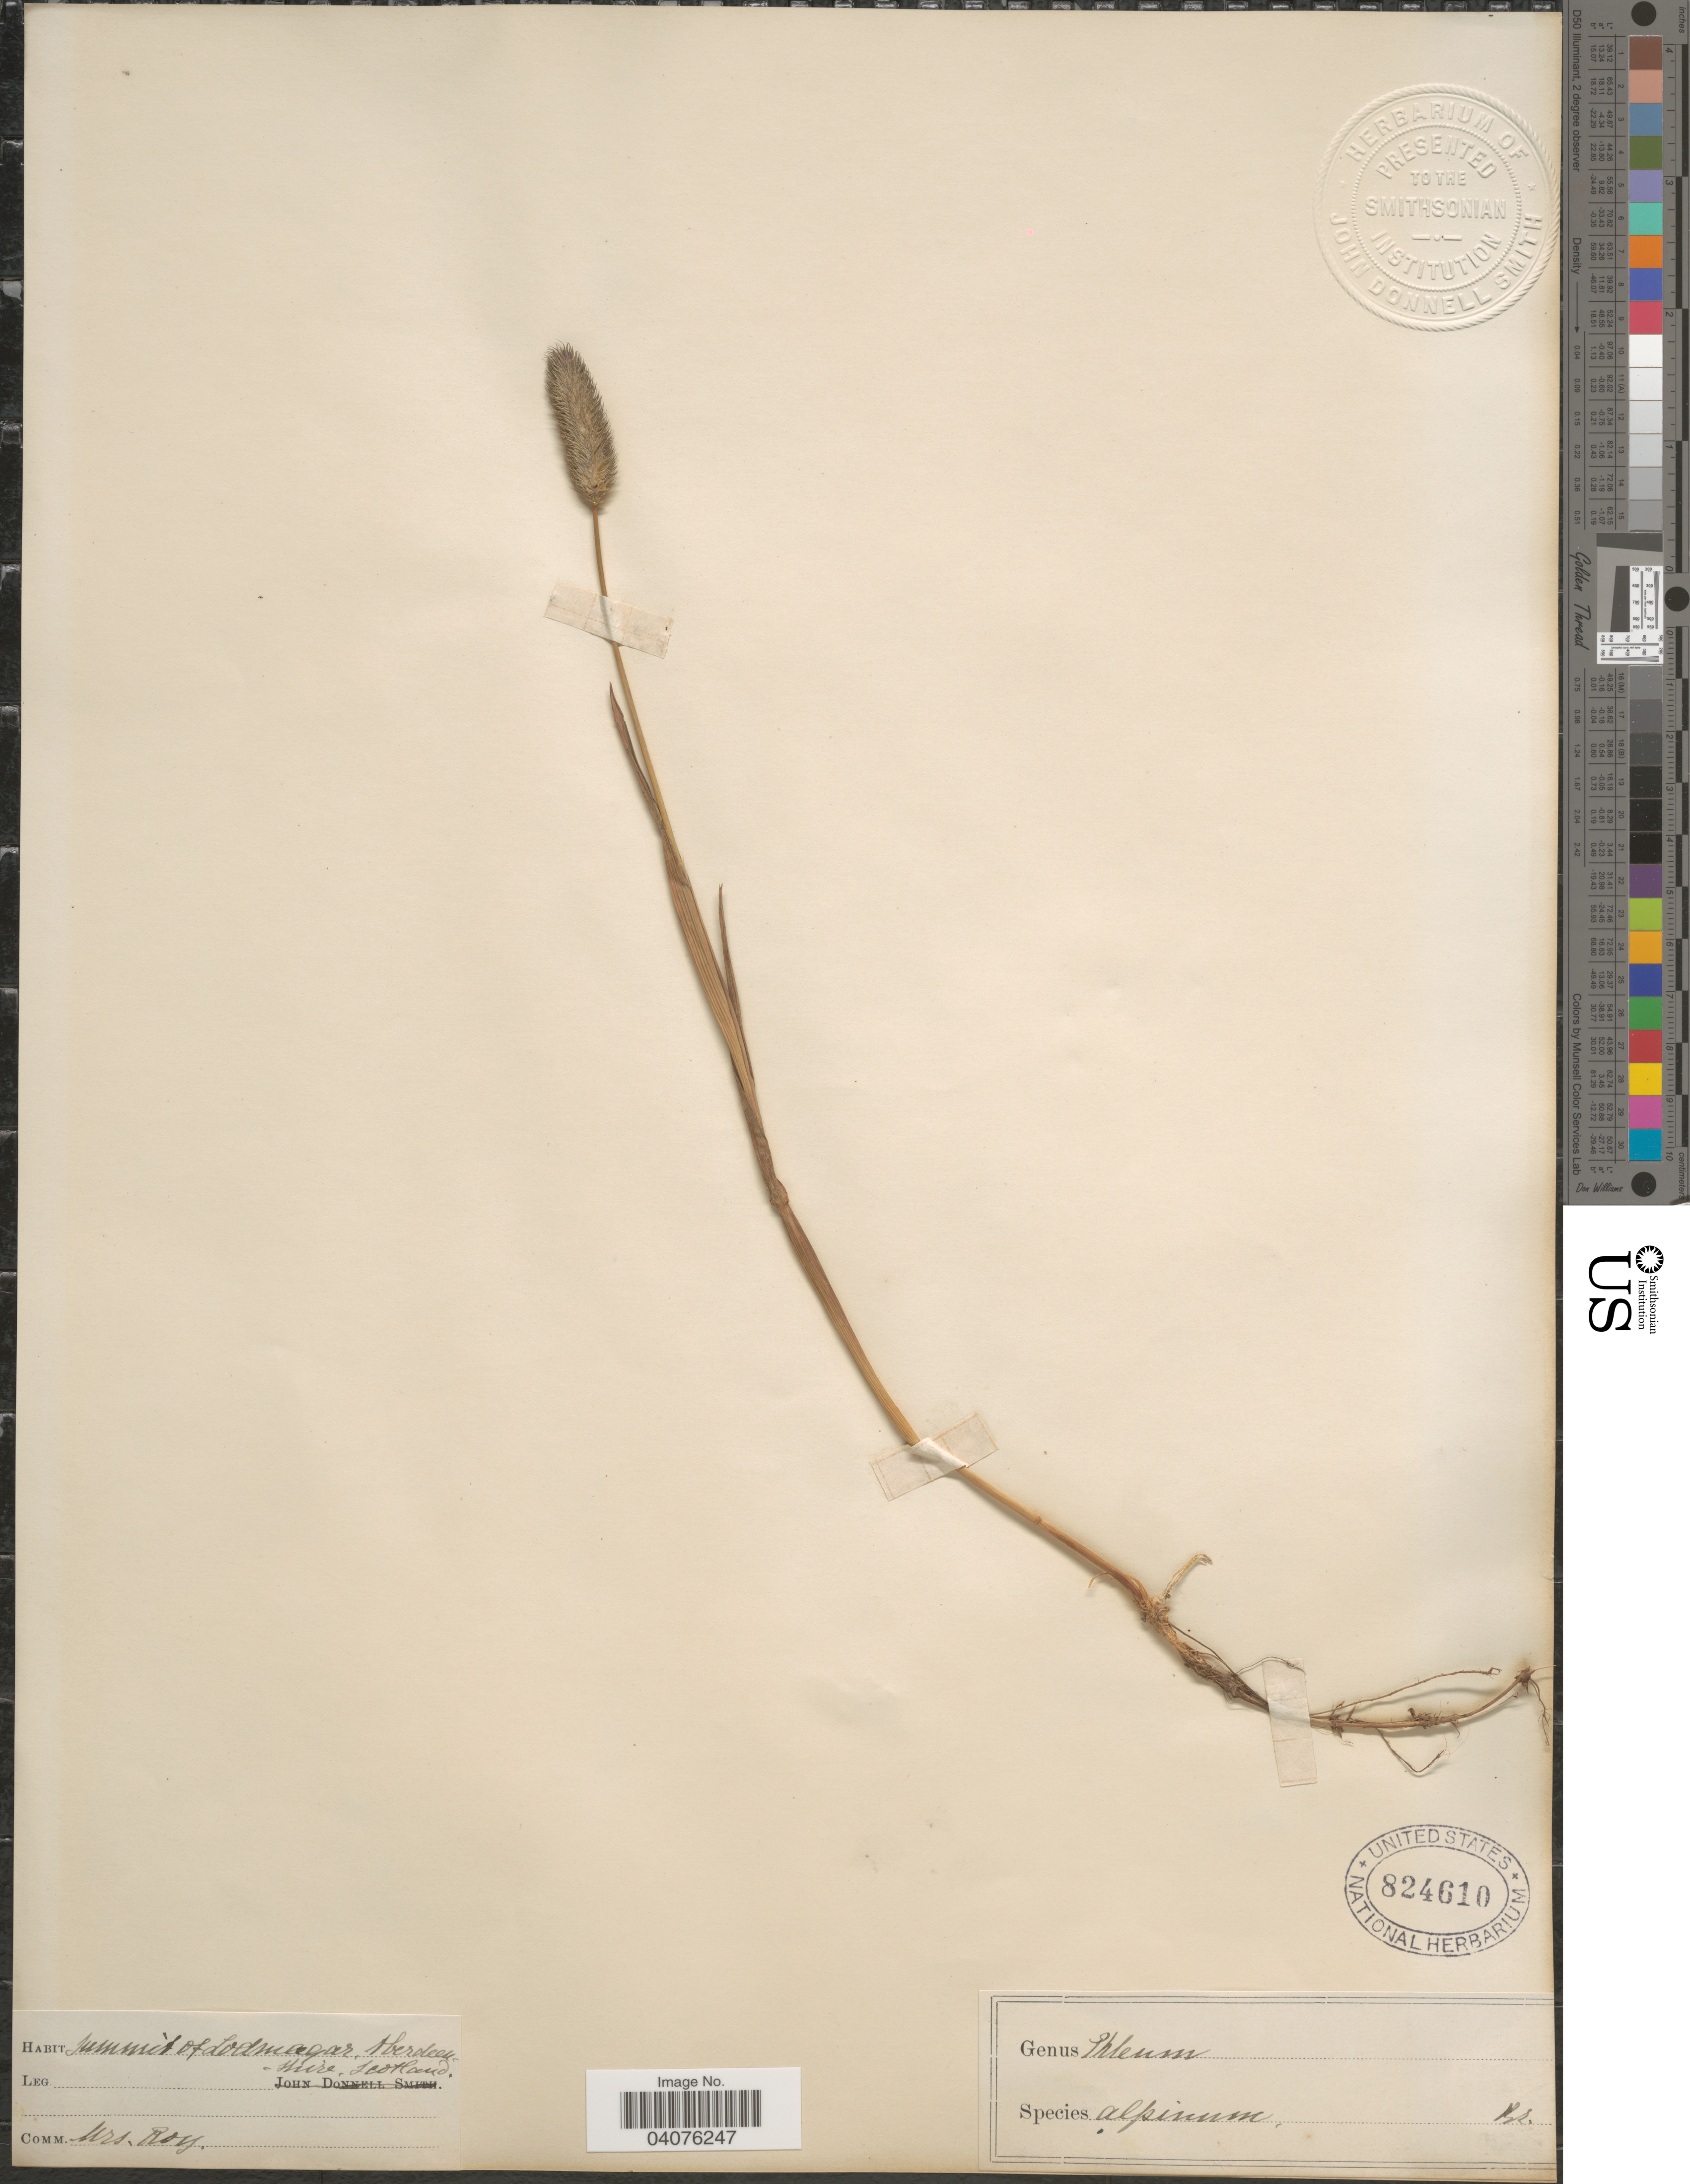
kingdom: Plantae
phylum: Tracheophyta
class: Liliopsida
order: Poales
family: Poaceae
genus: Phleum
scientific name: Phleum alpinum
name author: L.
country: United Kingdom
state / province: Scotland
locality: Summit of Lodmagar, Aberdeenshire.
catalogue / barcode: US 824610